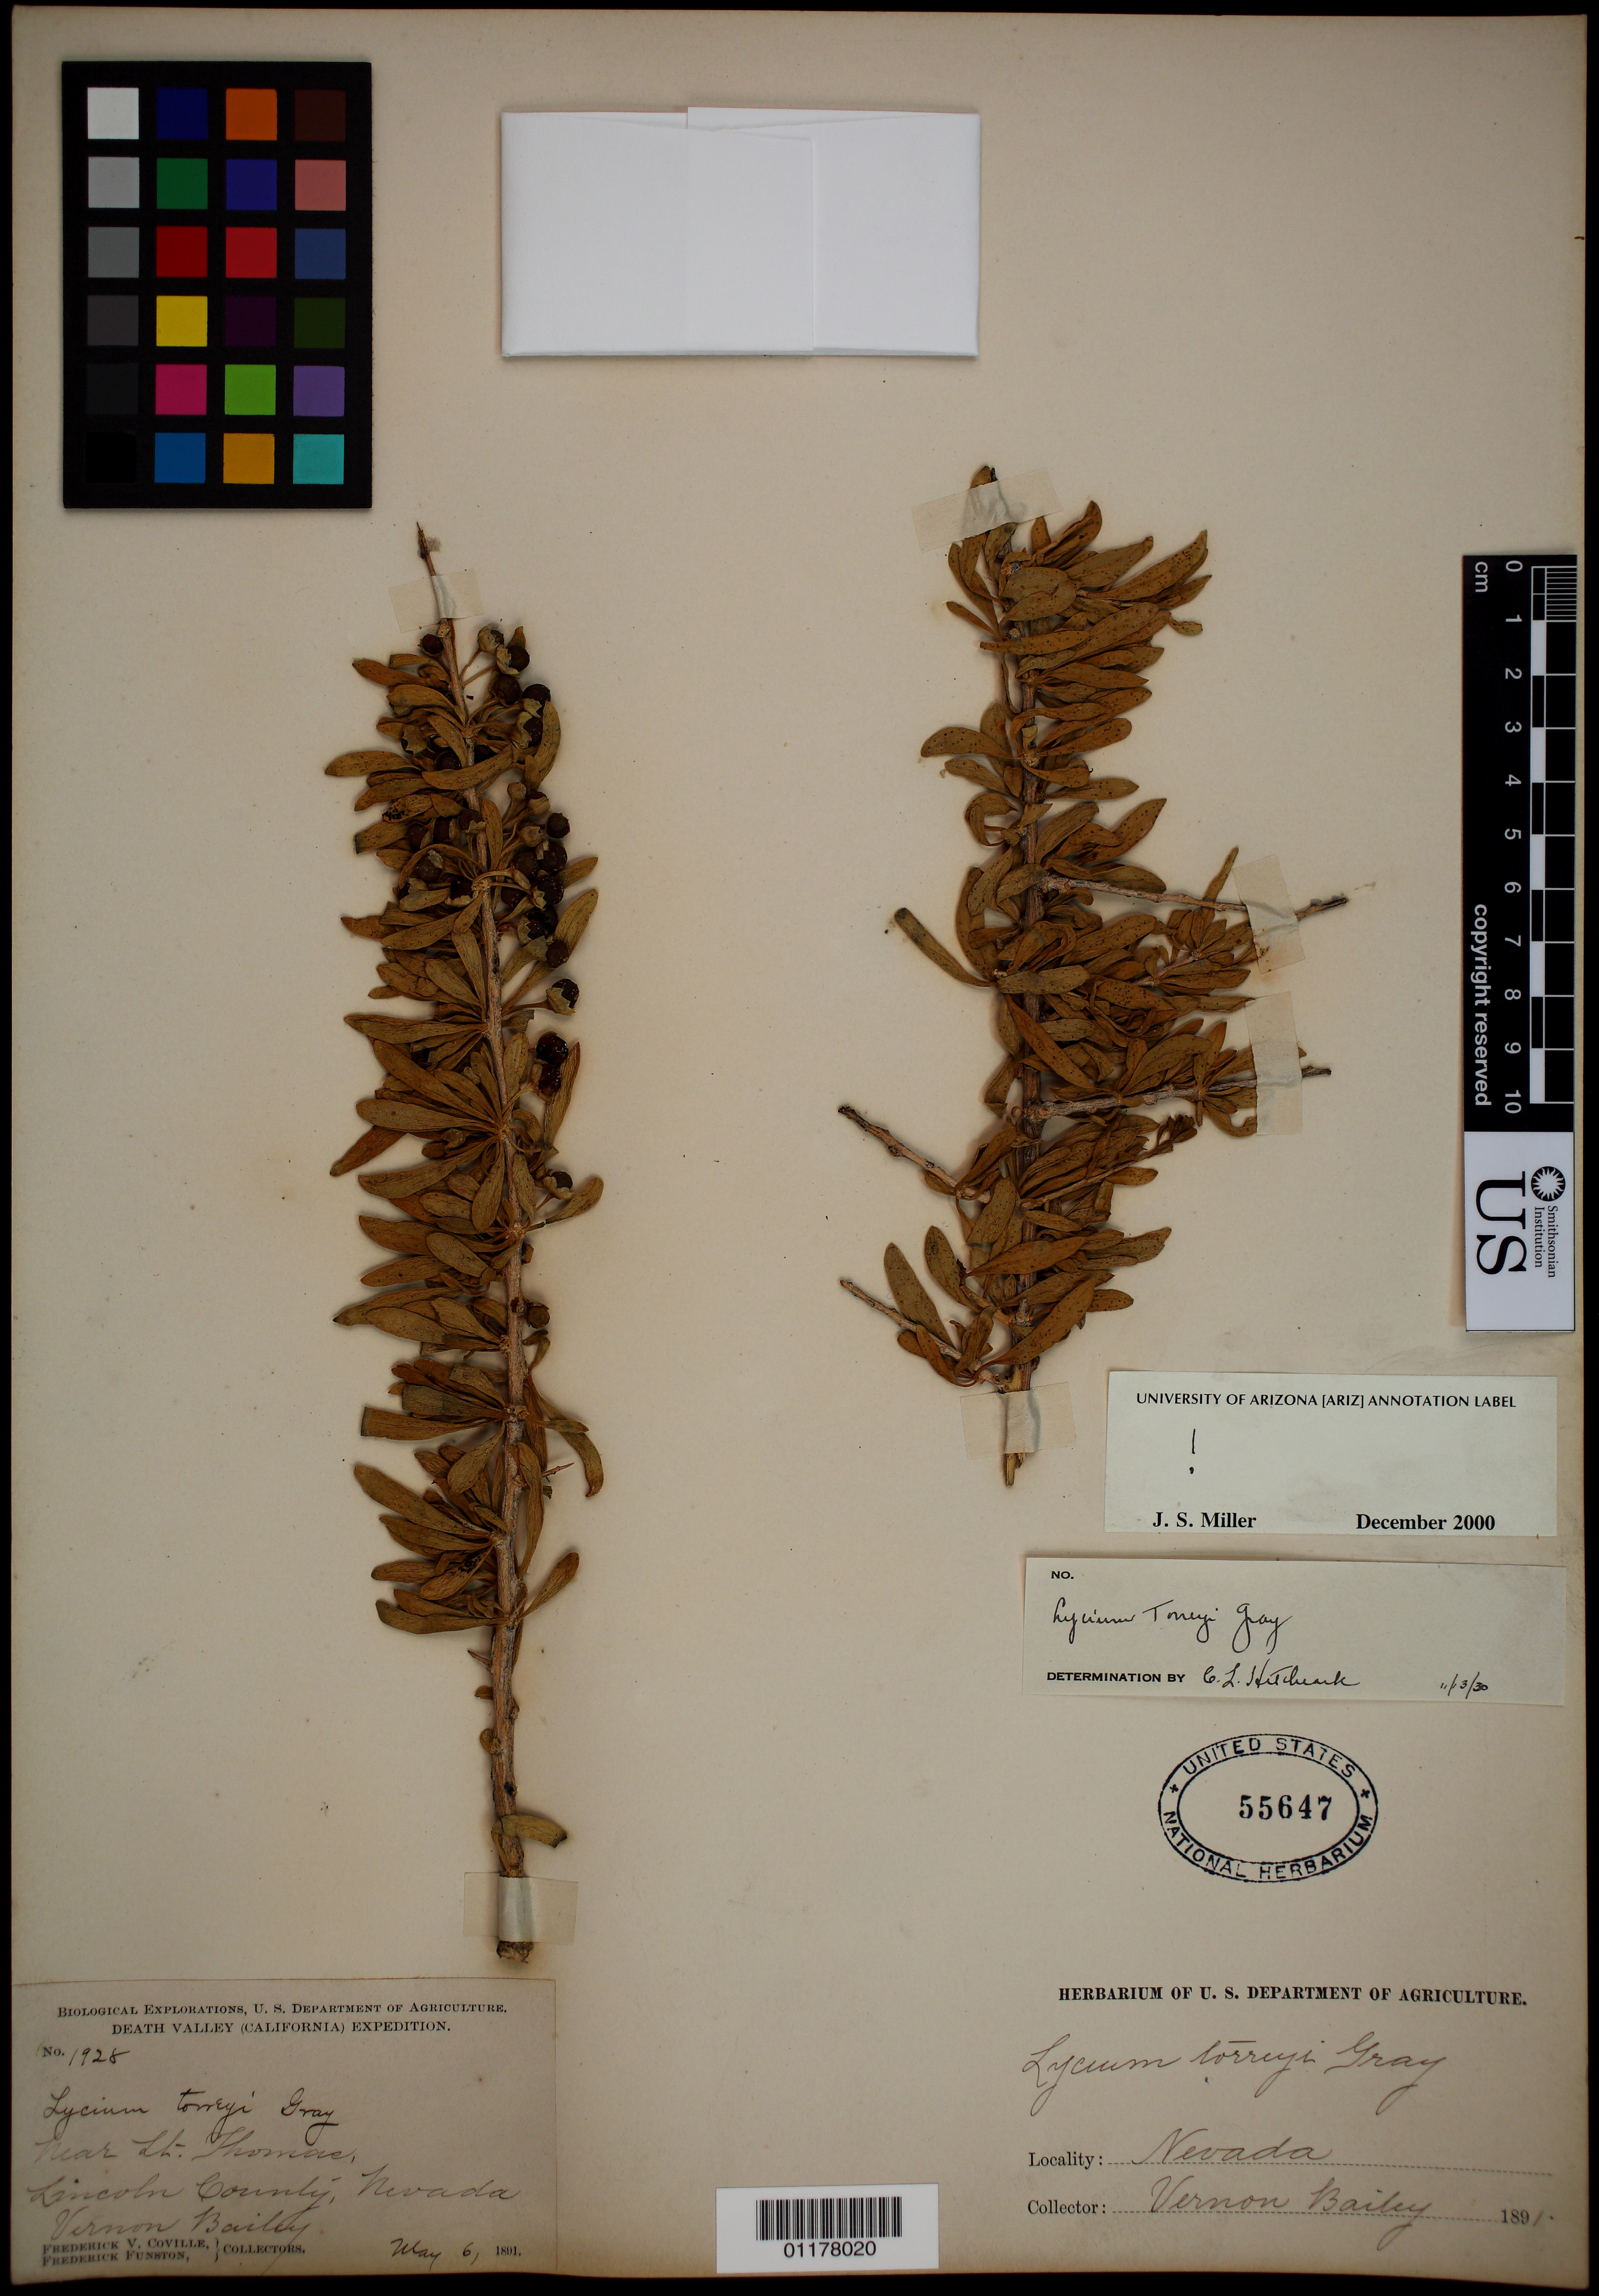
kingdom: Plantae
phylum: Tracheophyta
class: Magnoliopsida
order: Solanales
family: Solanaceae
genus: Lycium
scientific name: Lycium torreyi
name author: A. Gray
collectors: V. O. Bailey, F. V. Coville & F. Funston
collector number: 1928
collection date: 1891-05-06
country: United States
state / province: Nevada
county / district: Lincoln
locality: near St. Thomas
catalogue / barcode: US 55647